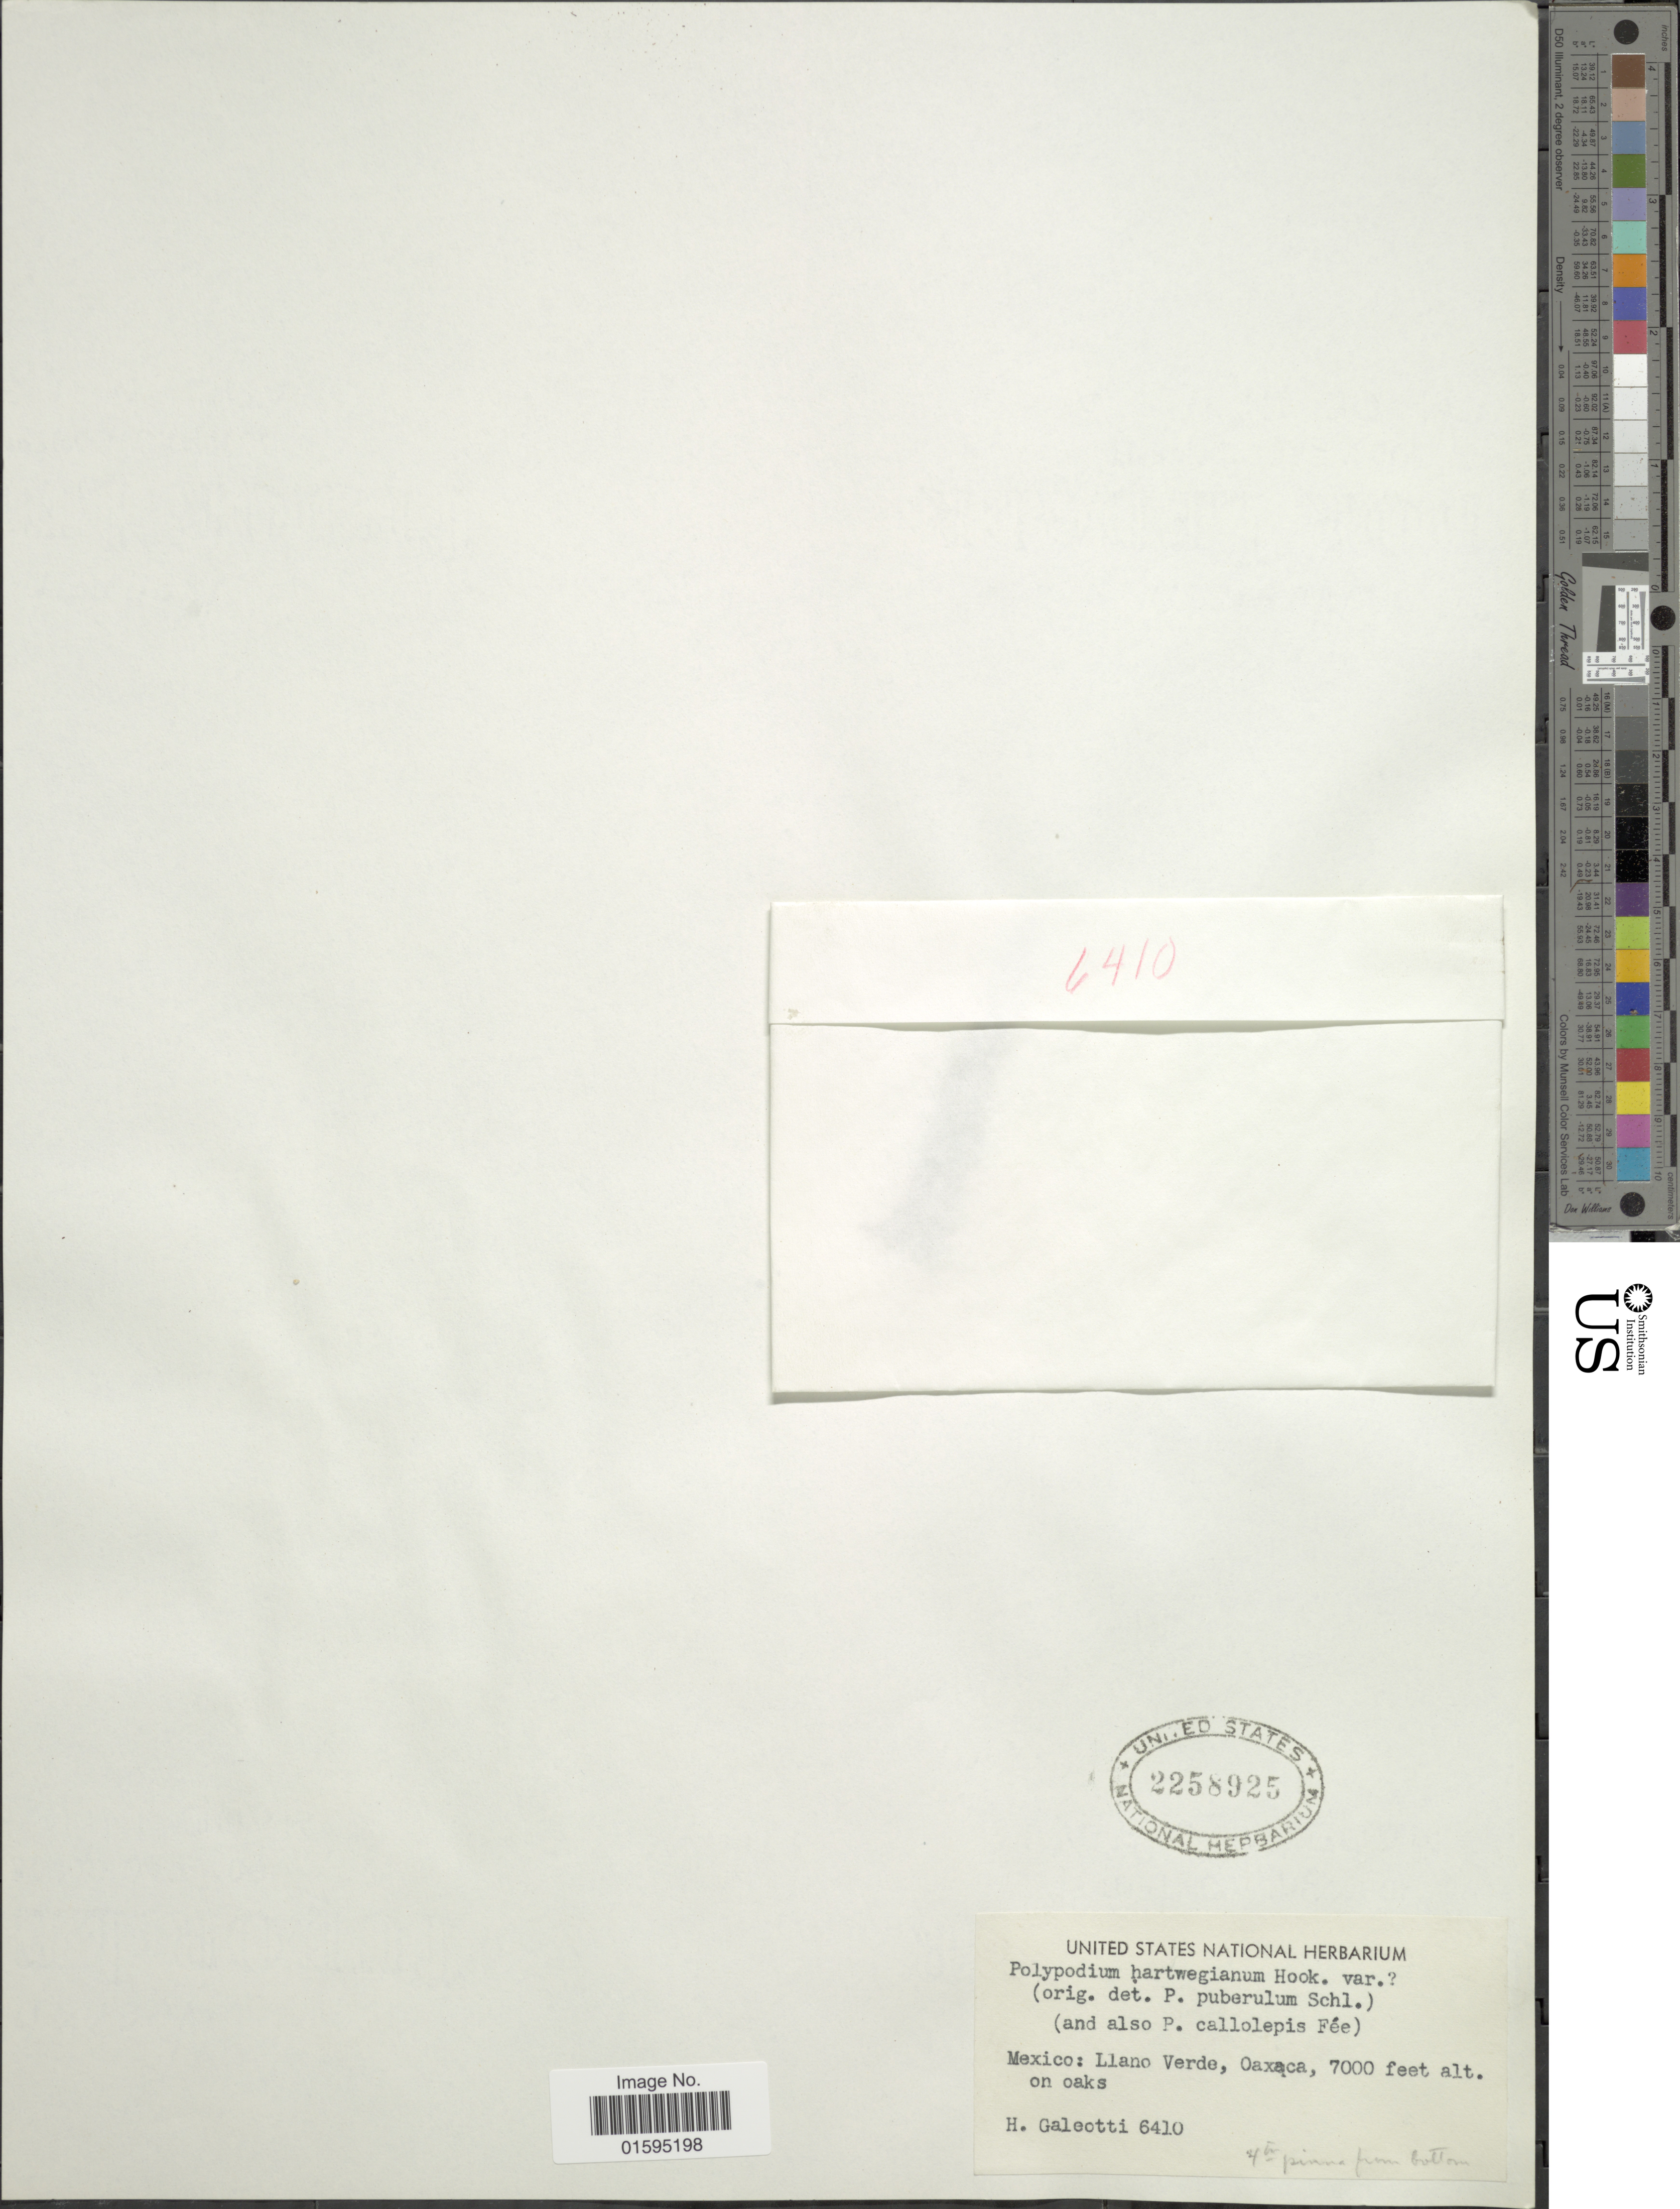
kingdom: Plantae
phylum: Tracheophyta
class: Polypodiopsida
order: Polypodiales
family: Polypodiaceae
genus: Polypodium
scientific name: Polypodium hartwegianum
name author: Hook.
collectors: H. G. Galeotti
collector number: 6410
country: Mexico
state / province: Oaxaca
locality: Llano Verde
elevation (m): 2134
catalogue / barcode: US 2258925